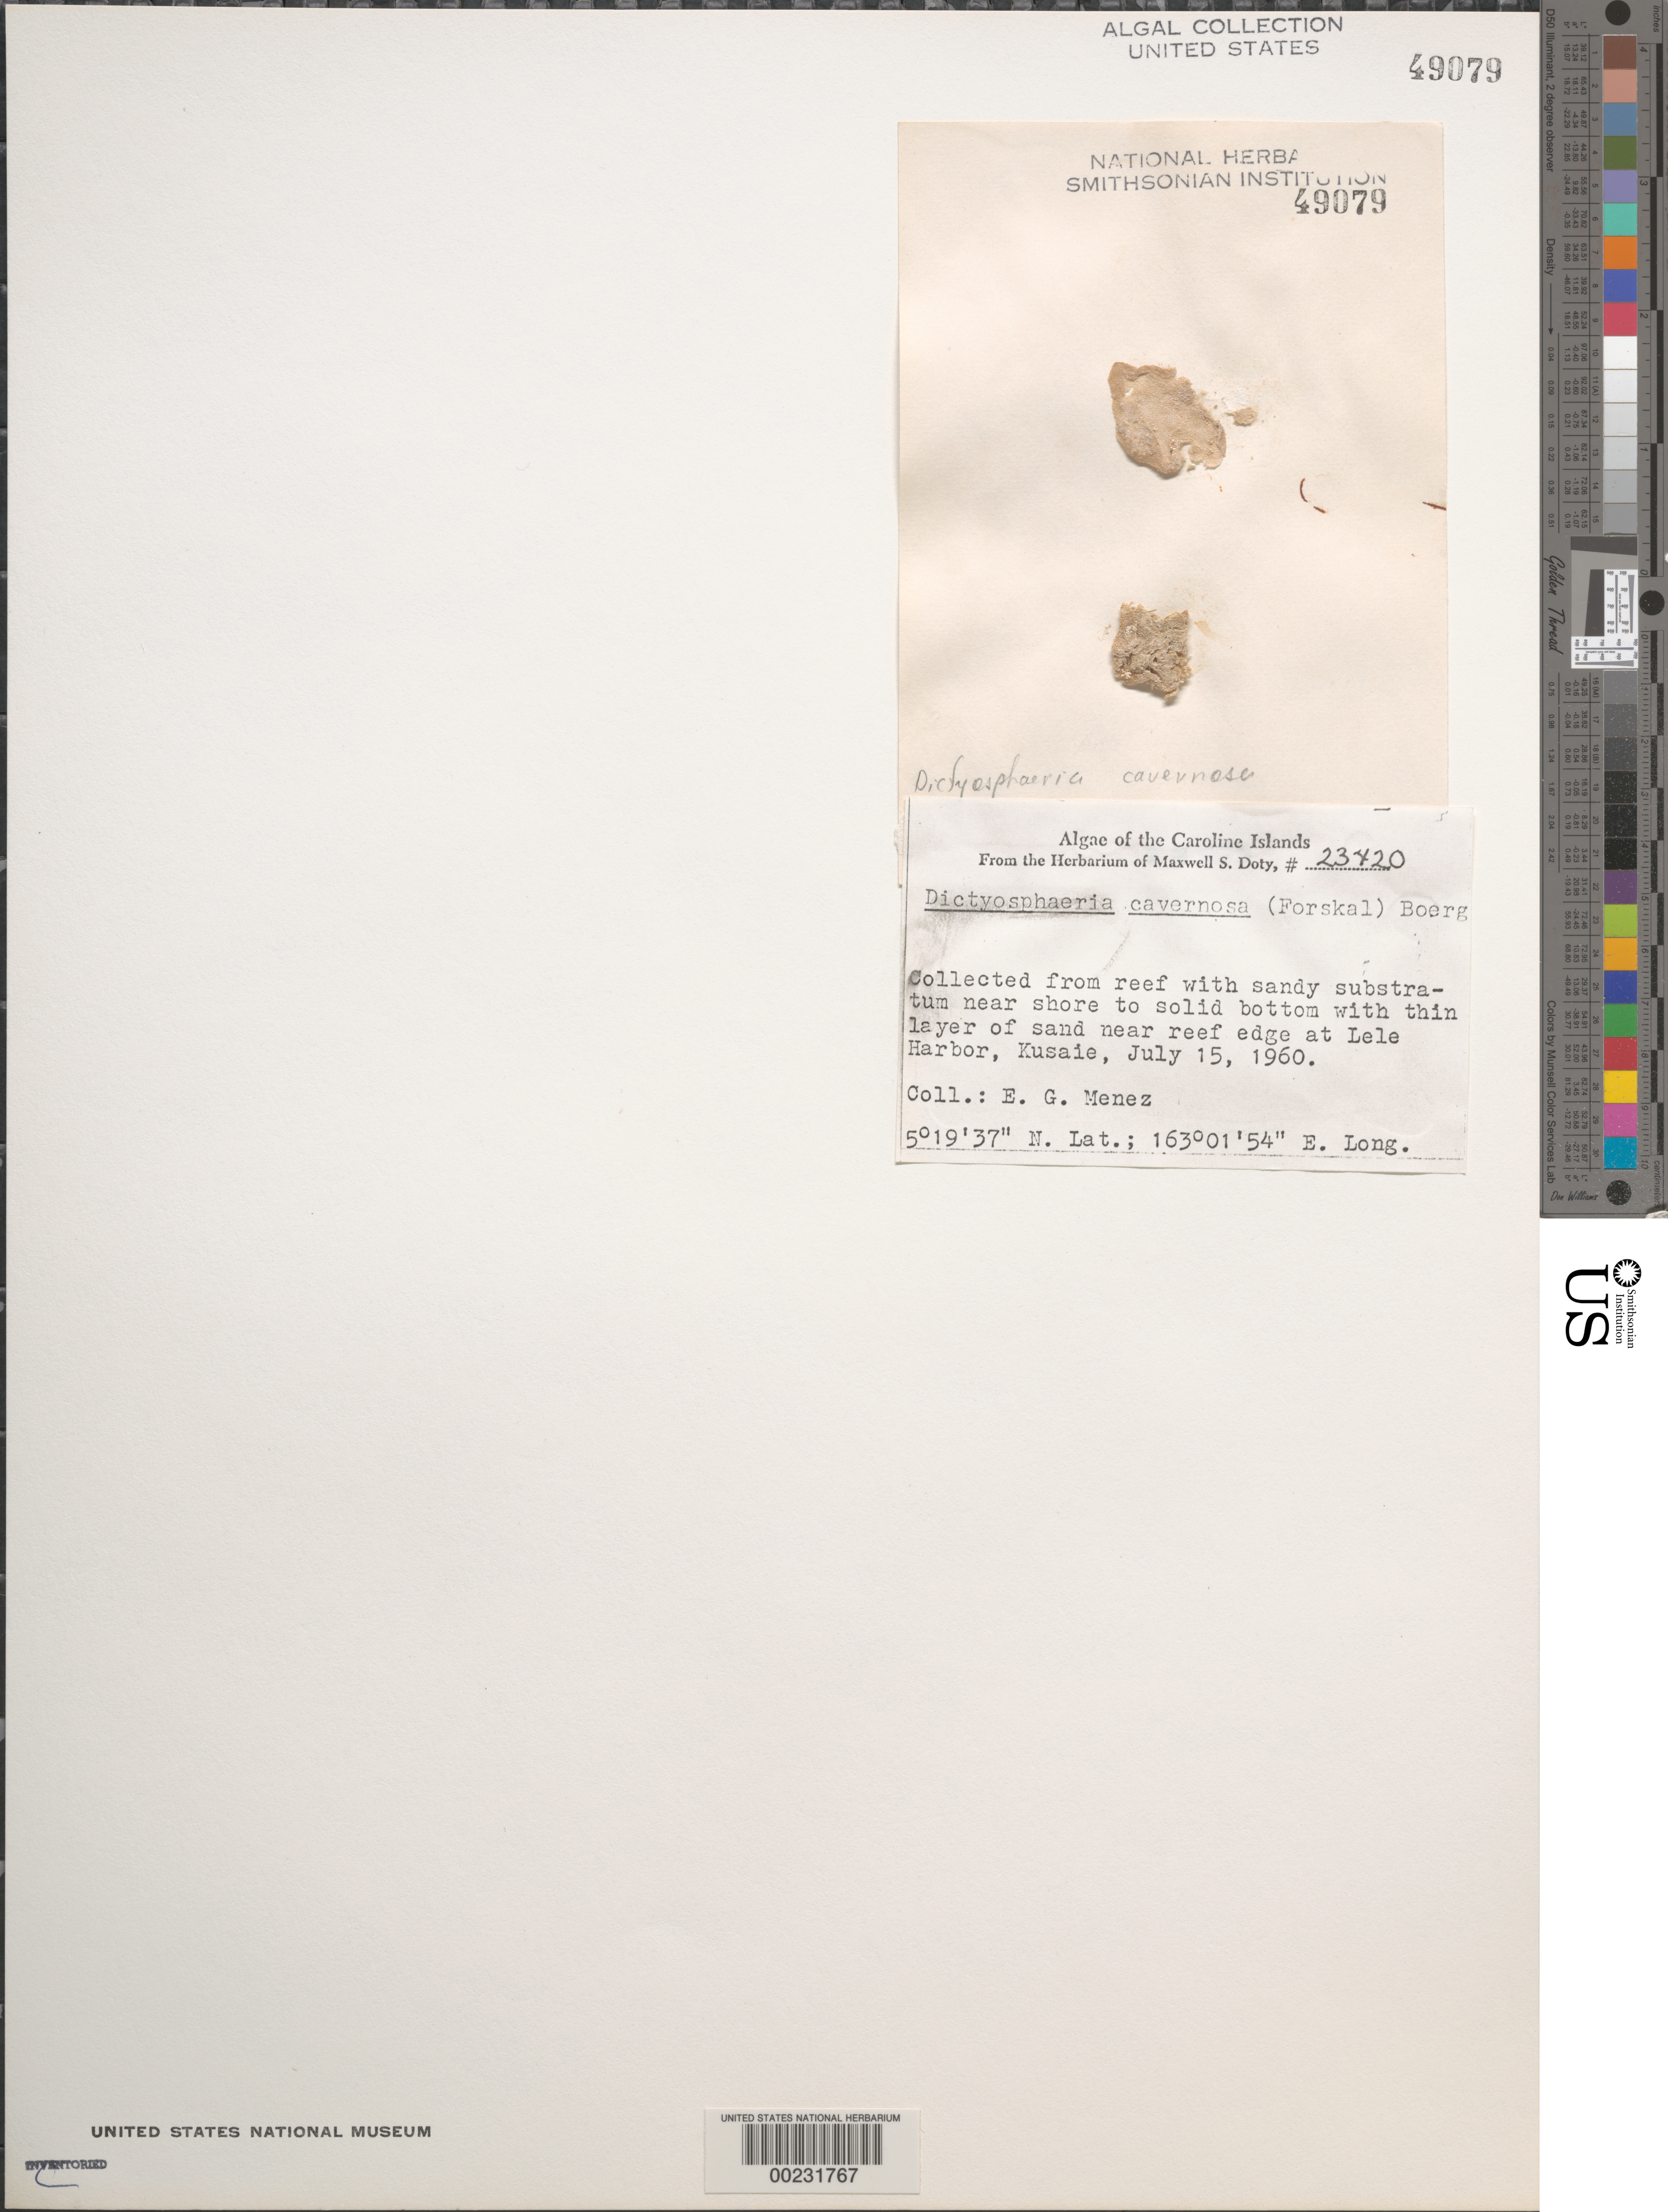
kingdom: Plantae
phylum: Chlorophyta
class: Ulvophyceae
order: Siphonocladales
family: Siphonocladaceae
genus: Dictyosphaeria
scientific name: Dictyosphaeria cavernosa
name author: (Forssk.) Børgesen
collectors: Meñez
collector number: MSD 23420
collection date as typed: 15 Jul 1960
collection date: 1960-07-15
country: Micronesia, Federated States of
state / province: Kosrae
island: Kosrae [Kusaie]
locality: Lele Harbor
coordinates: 5 19' 37" N, 163 01' 54" E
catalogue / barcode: US 49079